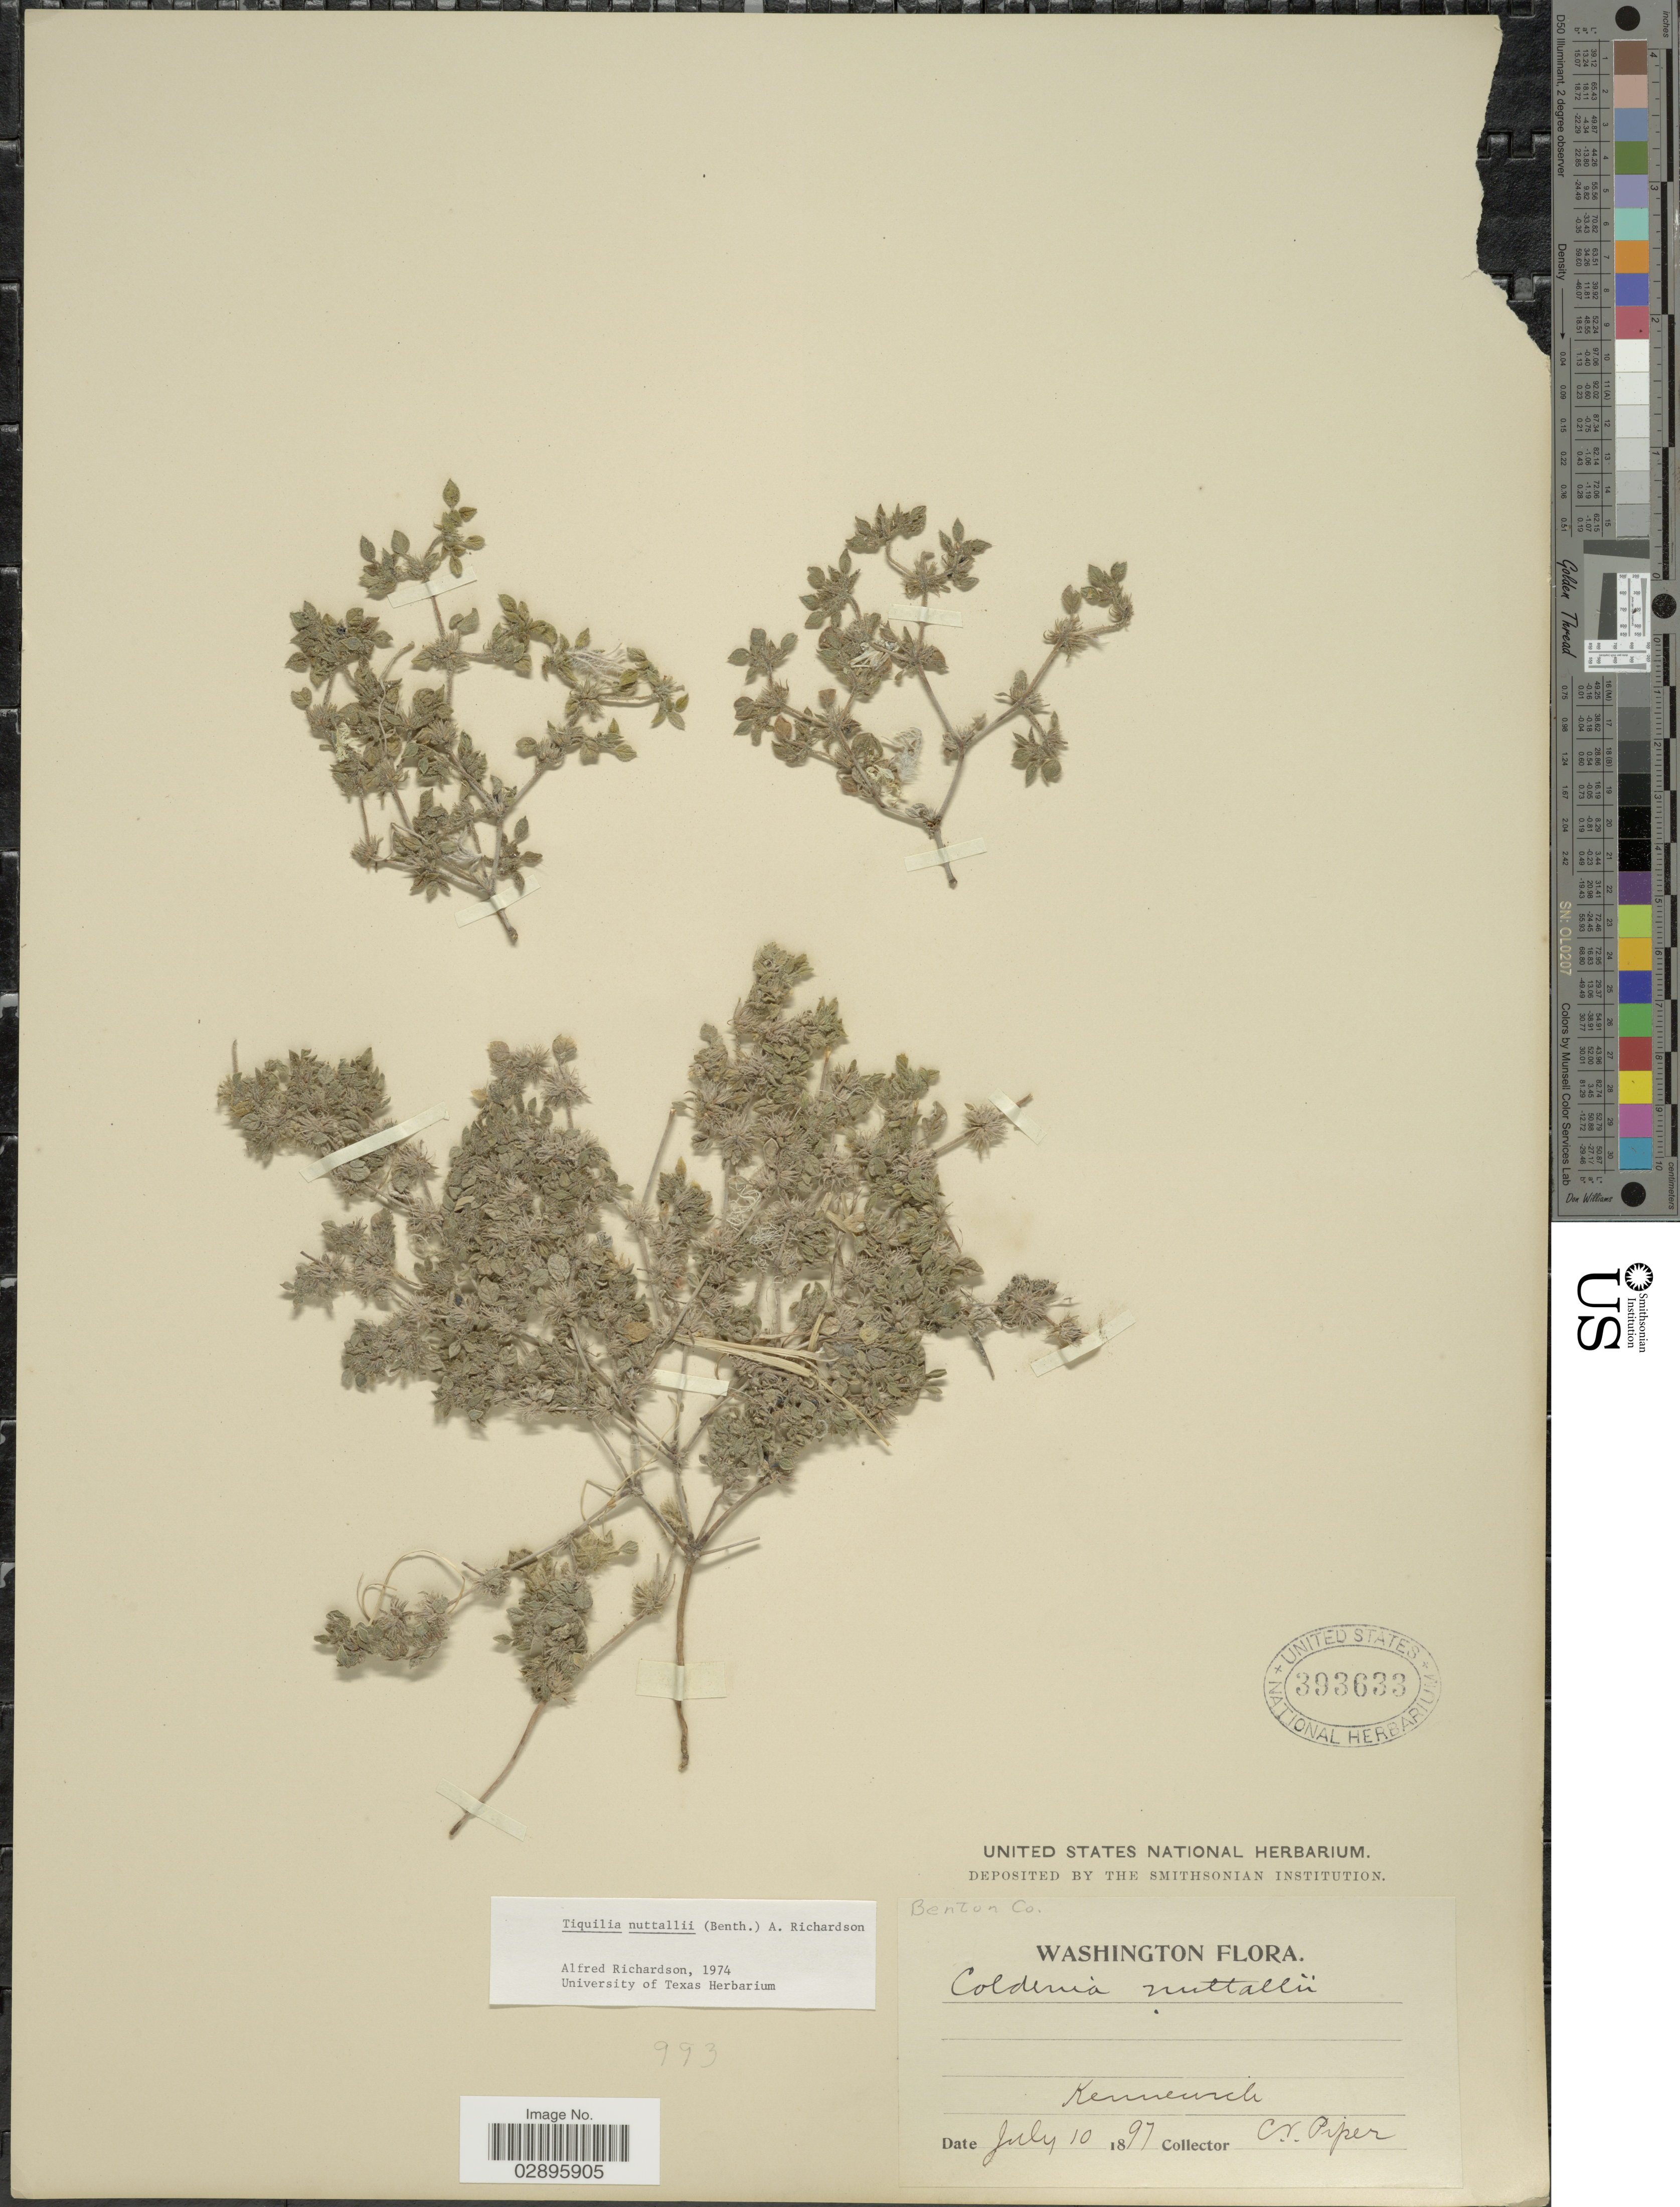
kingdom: Plantae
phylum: Tracheophyta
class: Magnoliopsida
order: Boraginales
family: Ehretiaceae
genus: Tiquilia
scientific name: Tiquilia nuttallii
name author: (Hook.) A.T. Richardson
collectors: C. V. Piper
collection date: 1897-07-10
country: United States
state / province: Washington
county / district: Benton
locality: Benton Co., Kennewick.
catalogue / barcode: US 393633